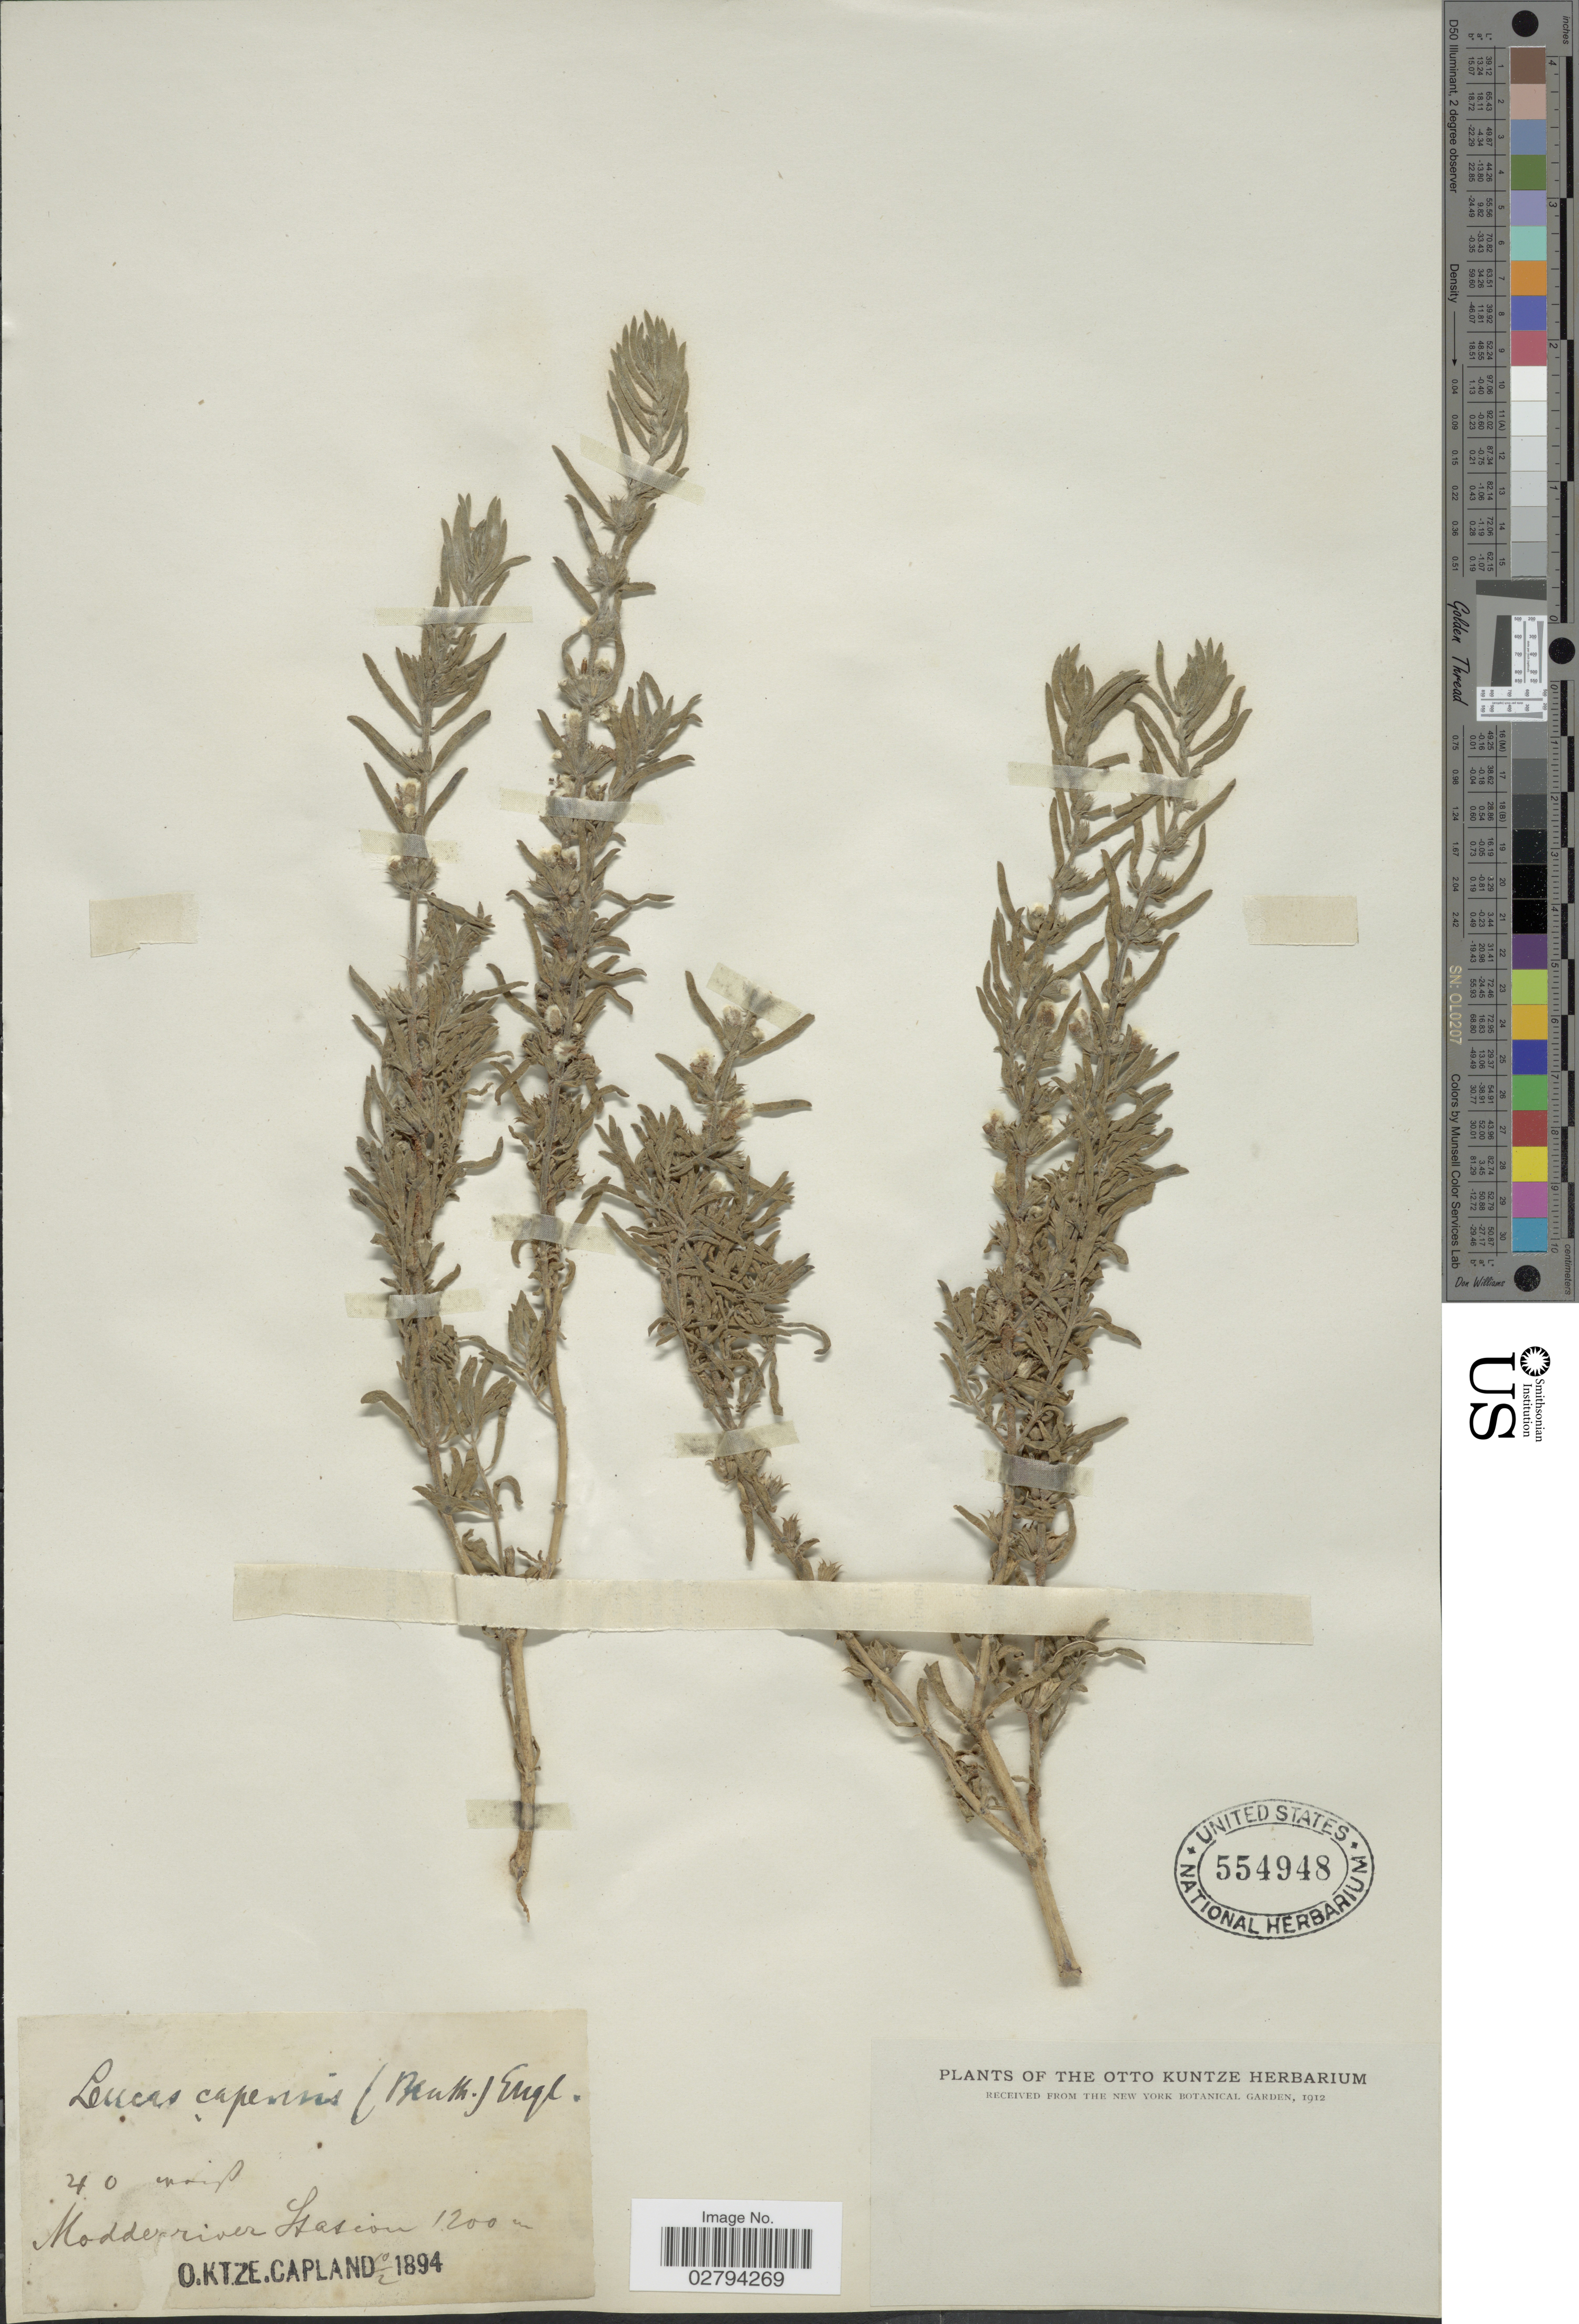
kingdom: Plantae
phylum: Tracheophyta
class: Magnoliopsida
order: Lamiales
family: Lamiaceae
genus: Leucas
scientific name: Leucas capensis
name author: (Benth.) Engl.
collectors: C.E.O. Kuntze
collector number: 40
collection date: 1894-02-10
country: South Africa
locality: Modder river Station. Capland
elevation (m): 1200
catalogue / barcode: US 554948